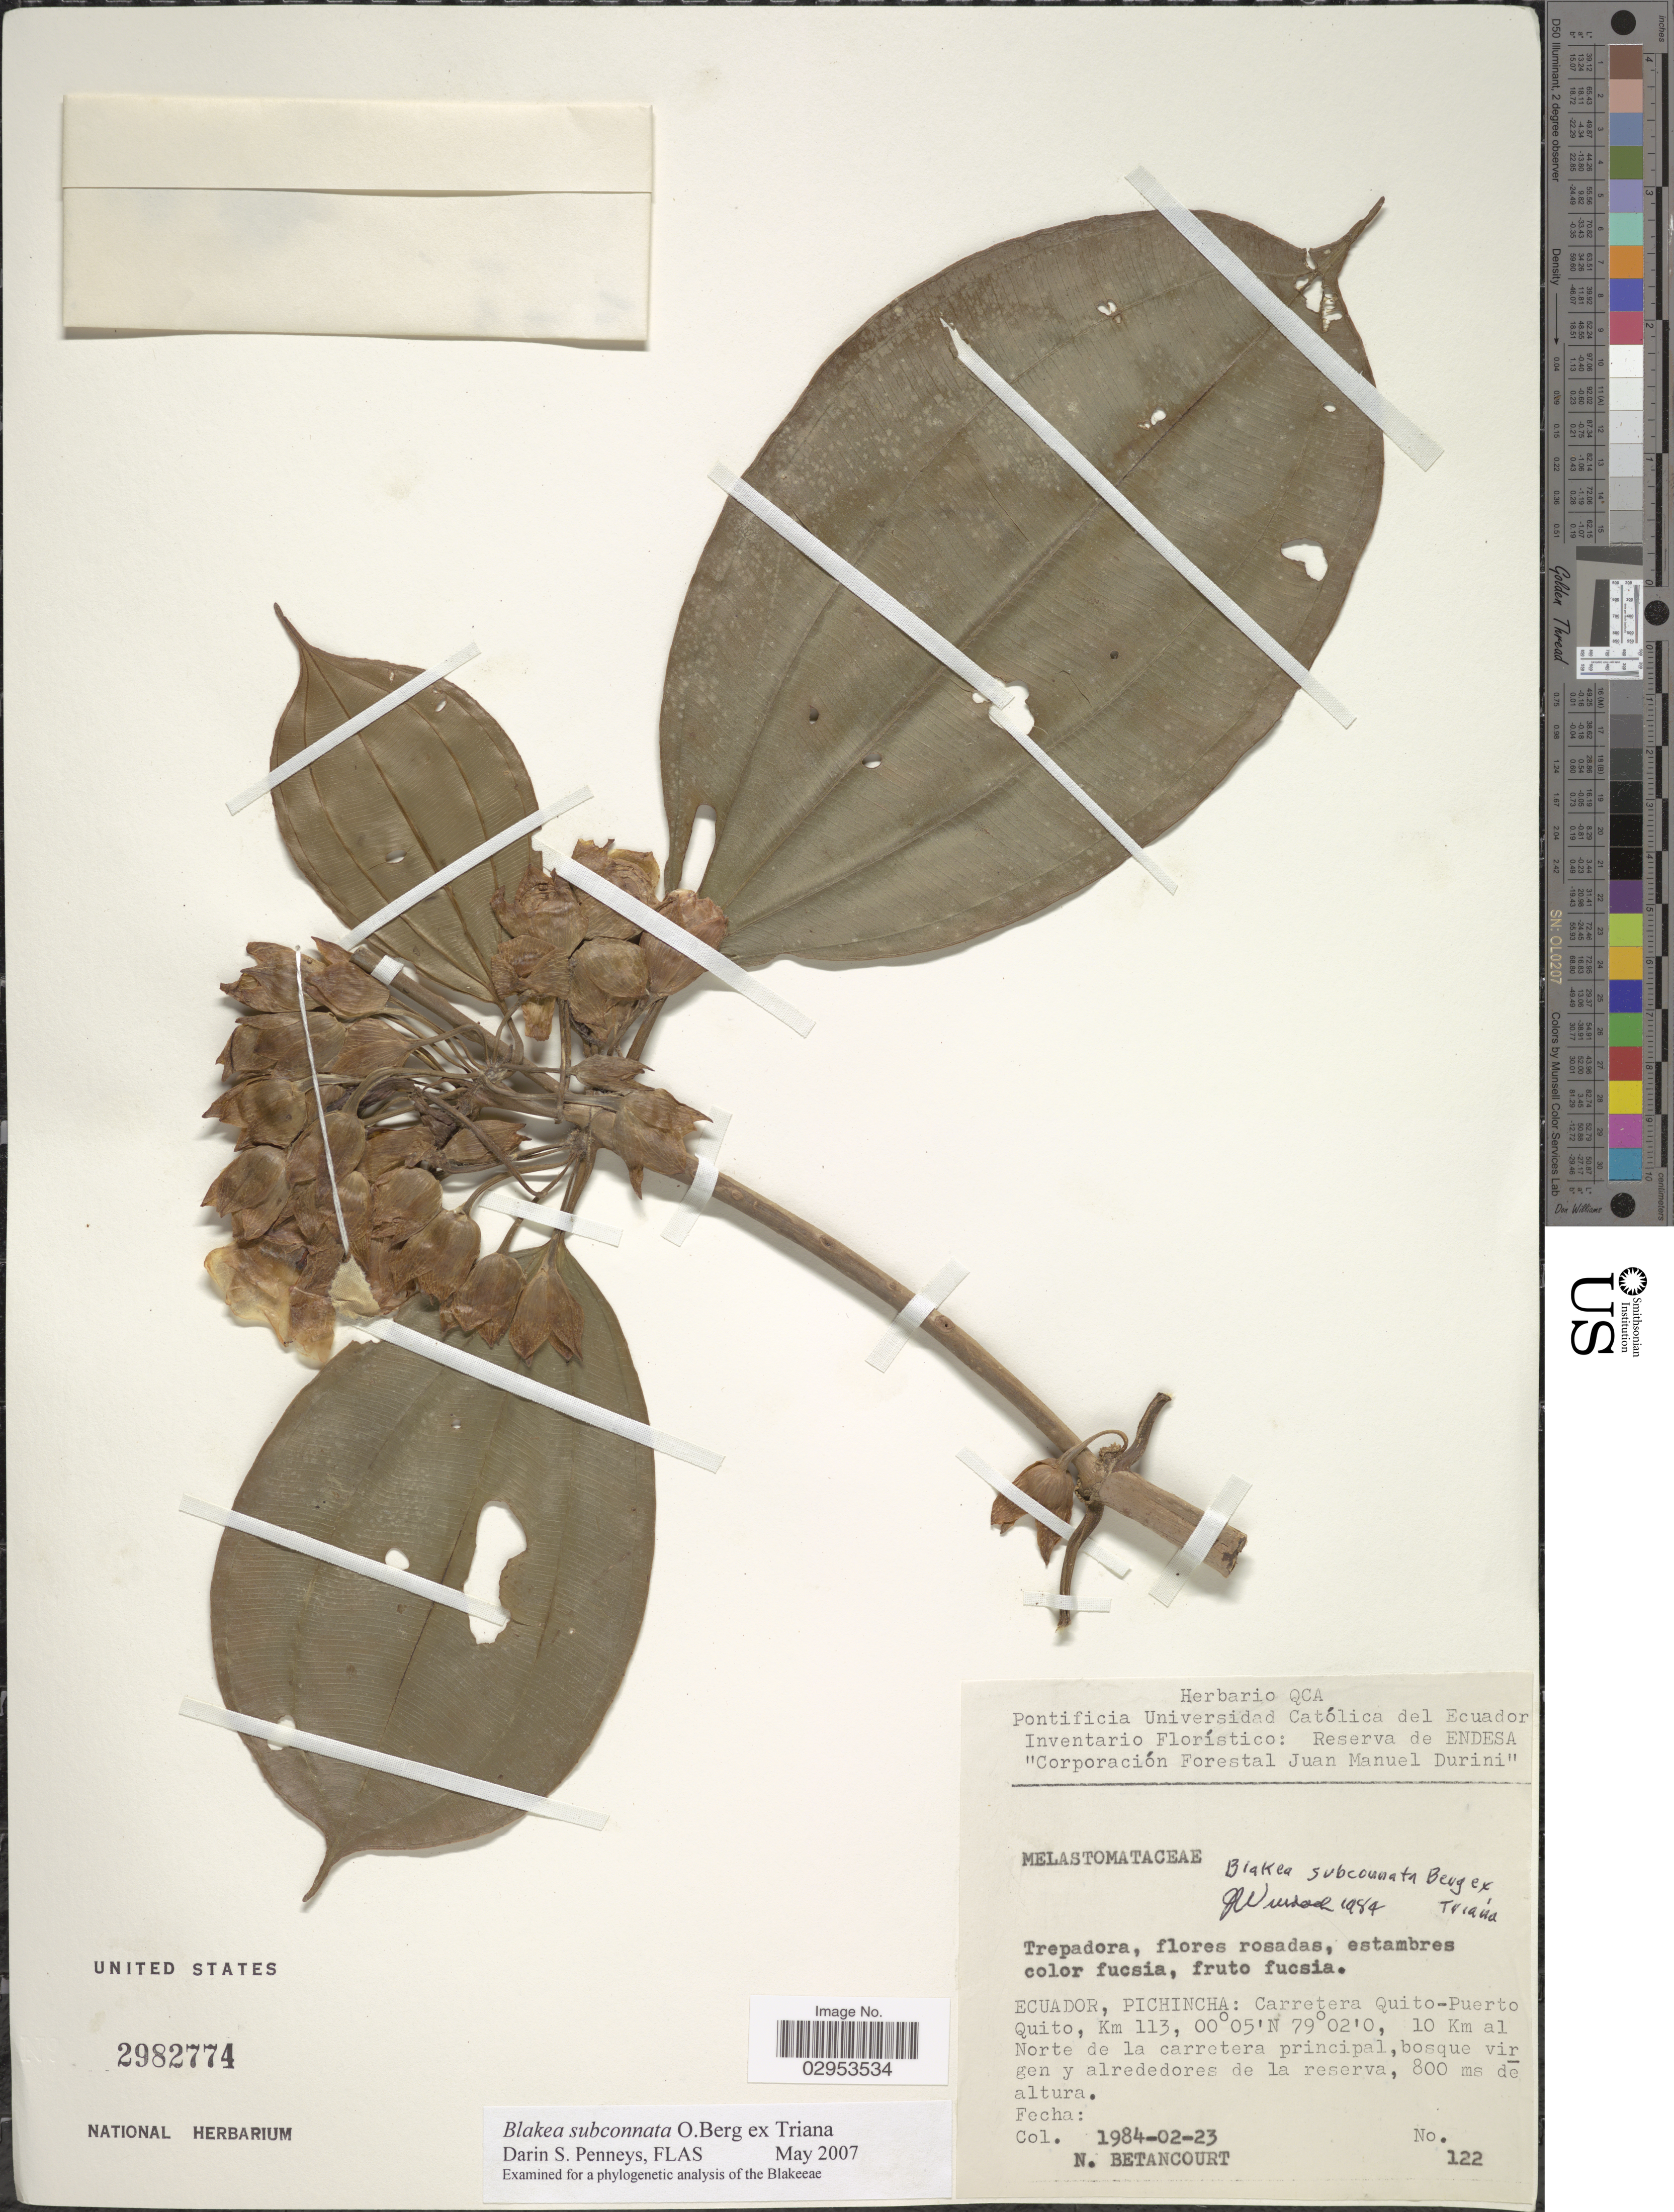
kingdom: Plantae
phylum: Tracheophyta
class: Magnoliopsida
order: Myrtales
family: Melastomataceae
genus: Blakea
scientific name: Blakea subconnata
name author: O. Berg ex Triana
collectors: N. Betancourt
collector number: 122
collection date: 1984-02-23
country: Ecuador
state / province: Pichincha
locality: Carretera Quito-Puerto Quito, Km 113. 10 Km al Norte de la carretera principal.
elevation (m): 800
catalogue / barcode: US 2982774